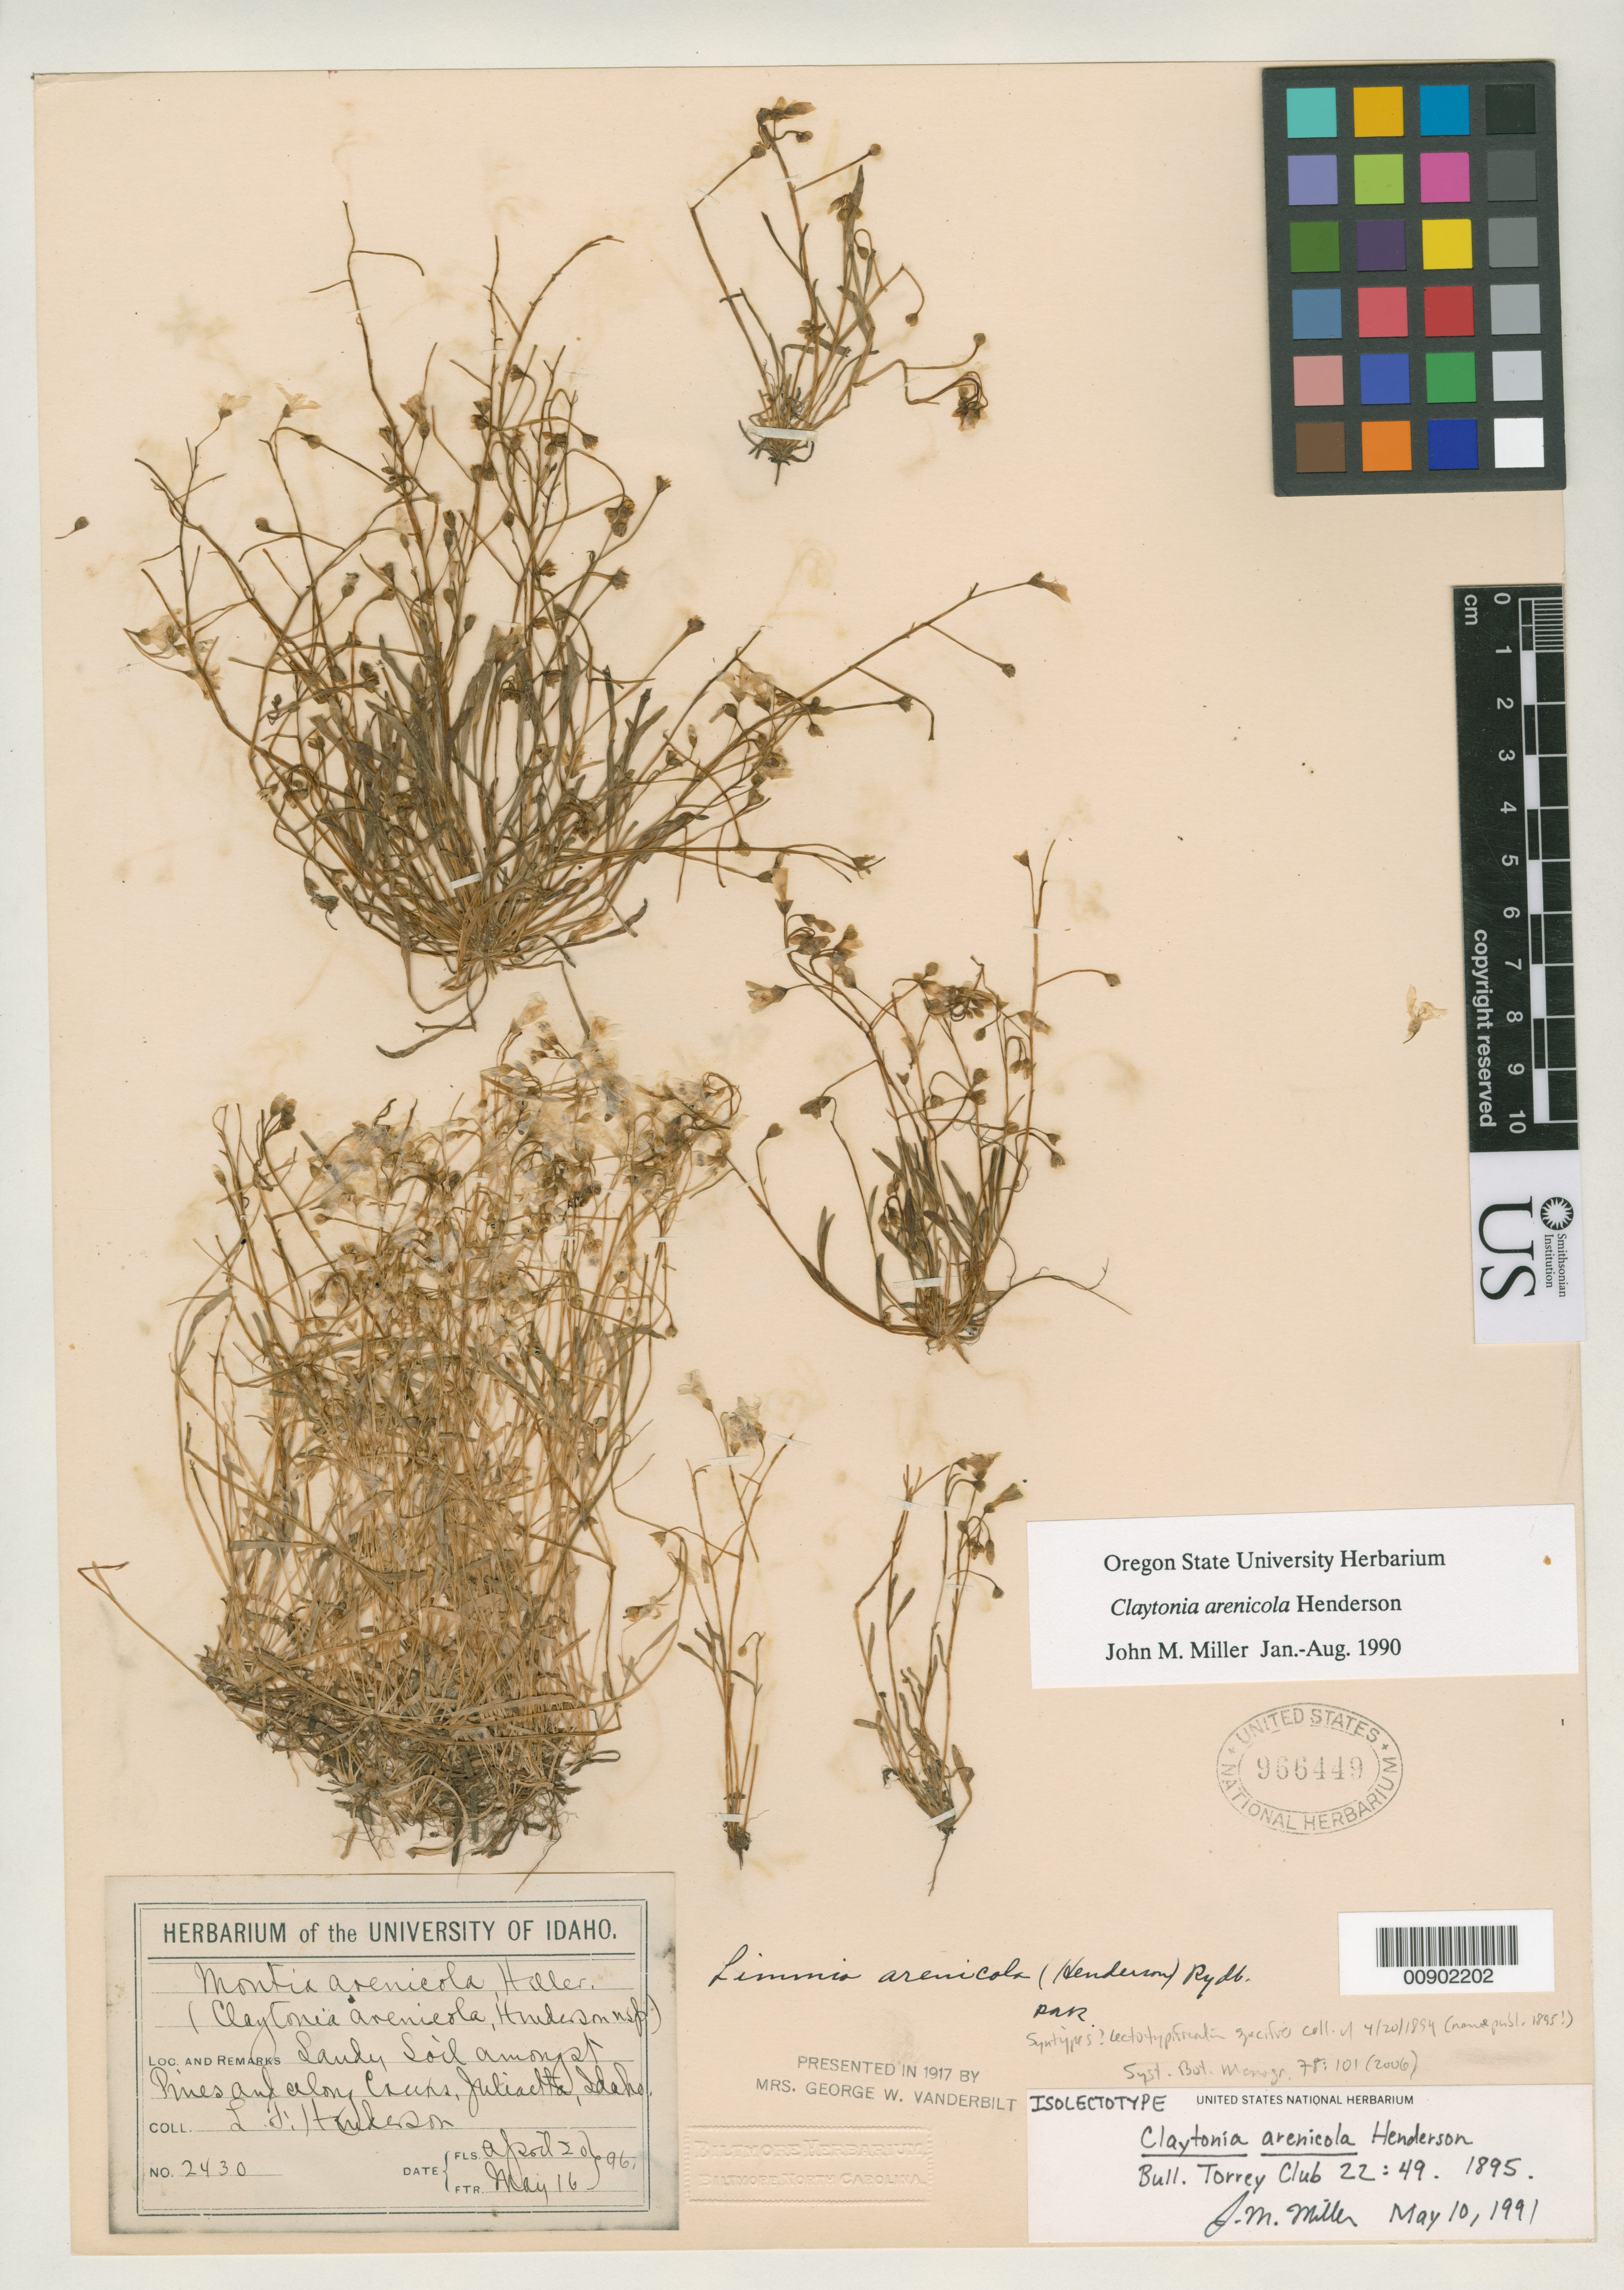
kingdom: Plantae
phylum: Tracheophyta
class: Magnoliopsida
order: Caryophyllales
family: Montiaceae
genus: Claytonia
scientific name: Claytonia arenicola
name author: L.F. Hend.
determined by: Miller, John M.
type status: Possible Syntype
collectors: L. F. Henderson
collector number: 2430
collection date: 1896-04-20,1896-05-16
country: United States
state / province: Idaho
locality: Sandy soil amongst pines and along creeks, Juliaetta, Idaho. [Protologue, "dry, sandy banks along streams as well as dry pine woods, Idaho and Eastern Washington."]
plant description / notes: Label indicates that sheet is mounted with specimens collected on April 20 and May 16, 1896. Annotated as "isolectotype" by Miller, but lectotypification specifies collection of 20 Apr. 1894, and name was published in 1895.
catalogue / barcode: US 966449